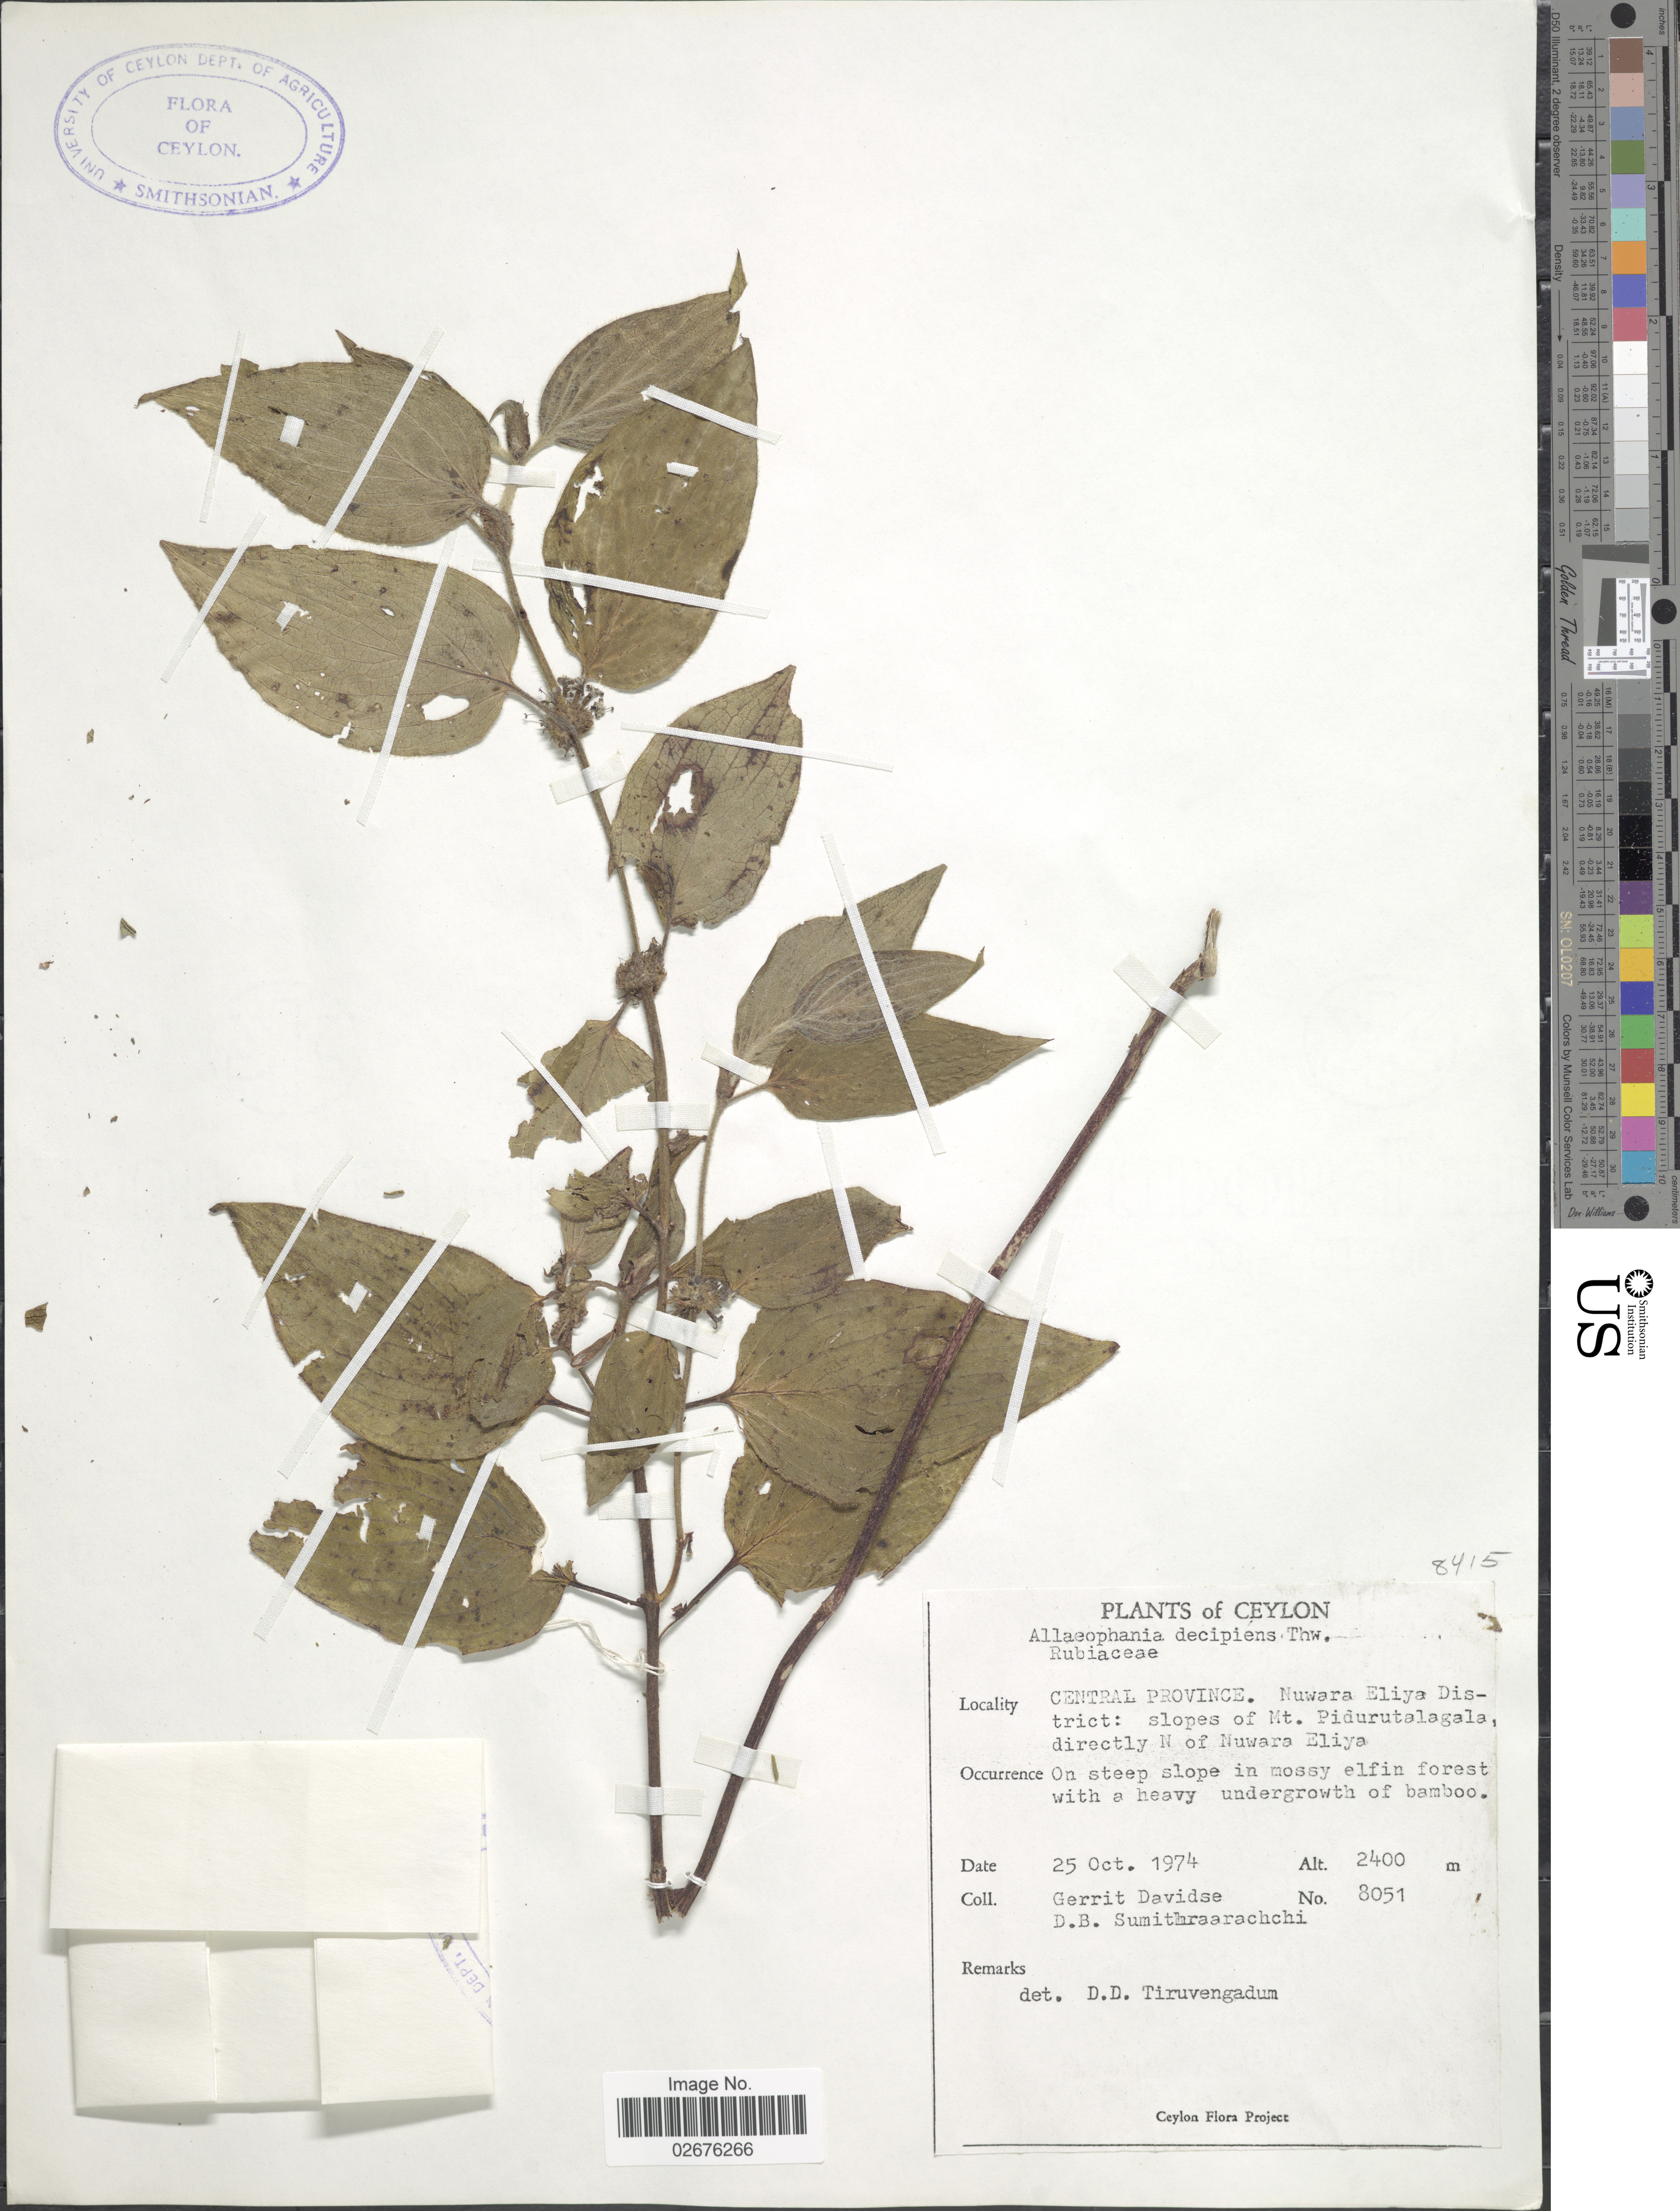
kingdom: Plantae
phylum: Tracheophyta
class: Magnoliopsida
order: Gentianales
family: Rubiaceae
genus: Allaeophania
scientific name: Allaeophania decipiens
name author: Thwaites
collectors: G. Davidse & D. B. Sumithraarachchi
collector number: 8051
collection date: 1974-10-25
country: Sri Lanka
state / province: Central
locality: Ceylon. Nuwara Eliya District: slopes of Mt. Pidurutalagala, directly N of Nuwara Eliya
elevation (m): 2400